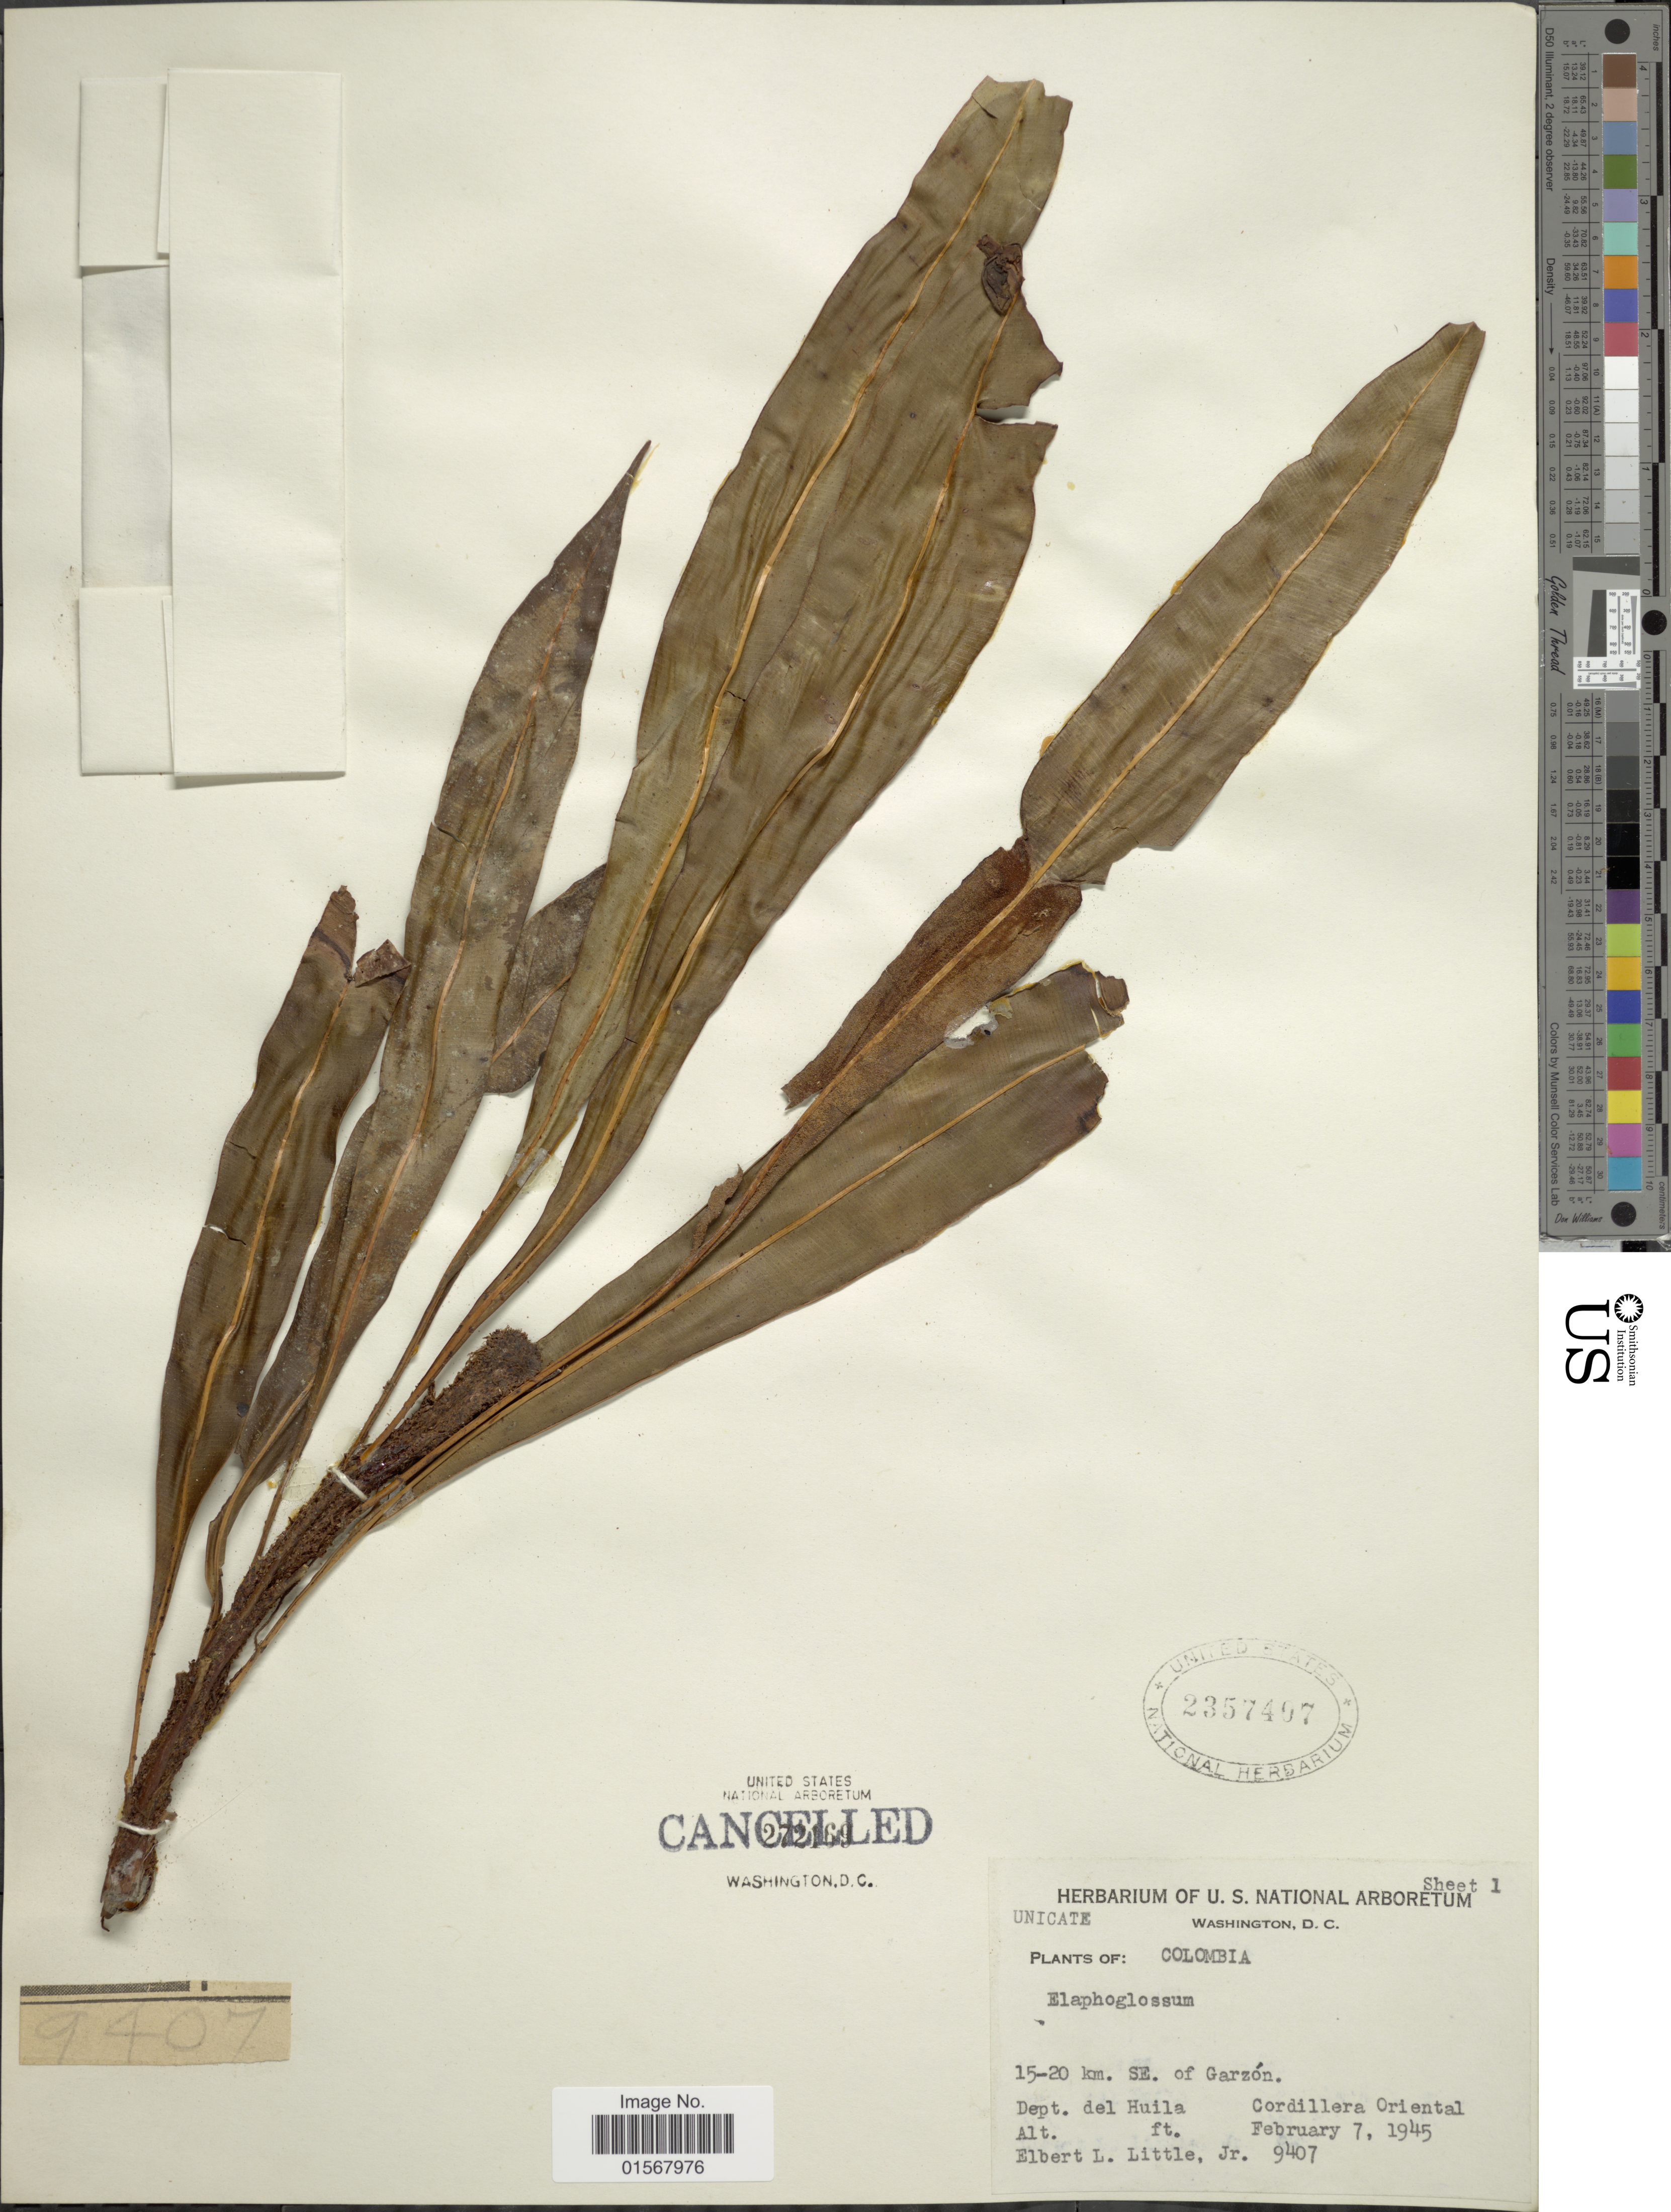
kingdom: Plantae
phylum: Tracheophyta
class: Polypodiopsida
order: Polypodiales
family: Dryopteridaceae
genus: Elaphoglossum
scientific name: Elaphoglossum lechlerianum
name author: (Mett.) T. Moore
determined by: Matos, F. B.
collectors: E. L. Little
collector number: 9407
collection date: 1945-02-07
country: Colombia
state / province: Huila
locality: Dept. del Huila, Cordillera Oriental, 15-20 km. SE. of Garzon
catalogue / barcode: US 2357497